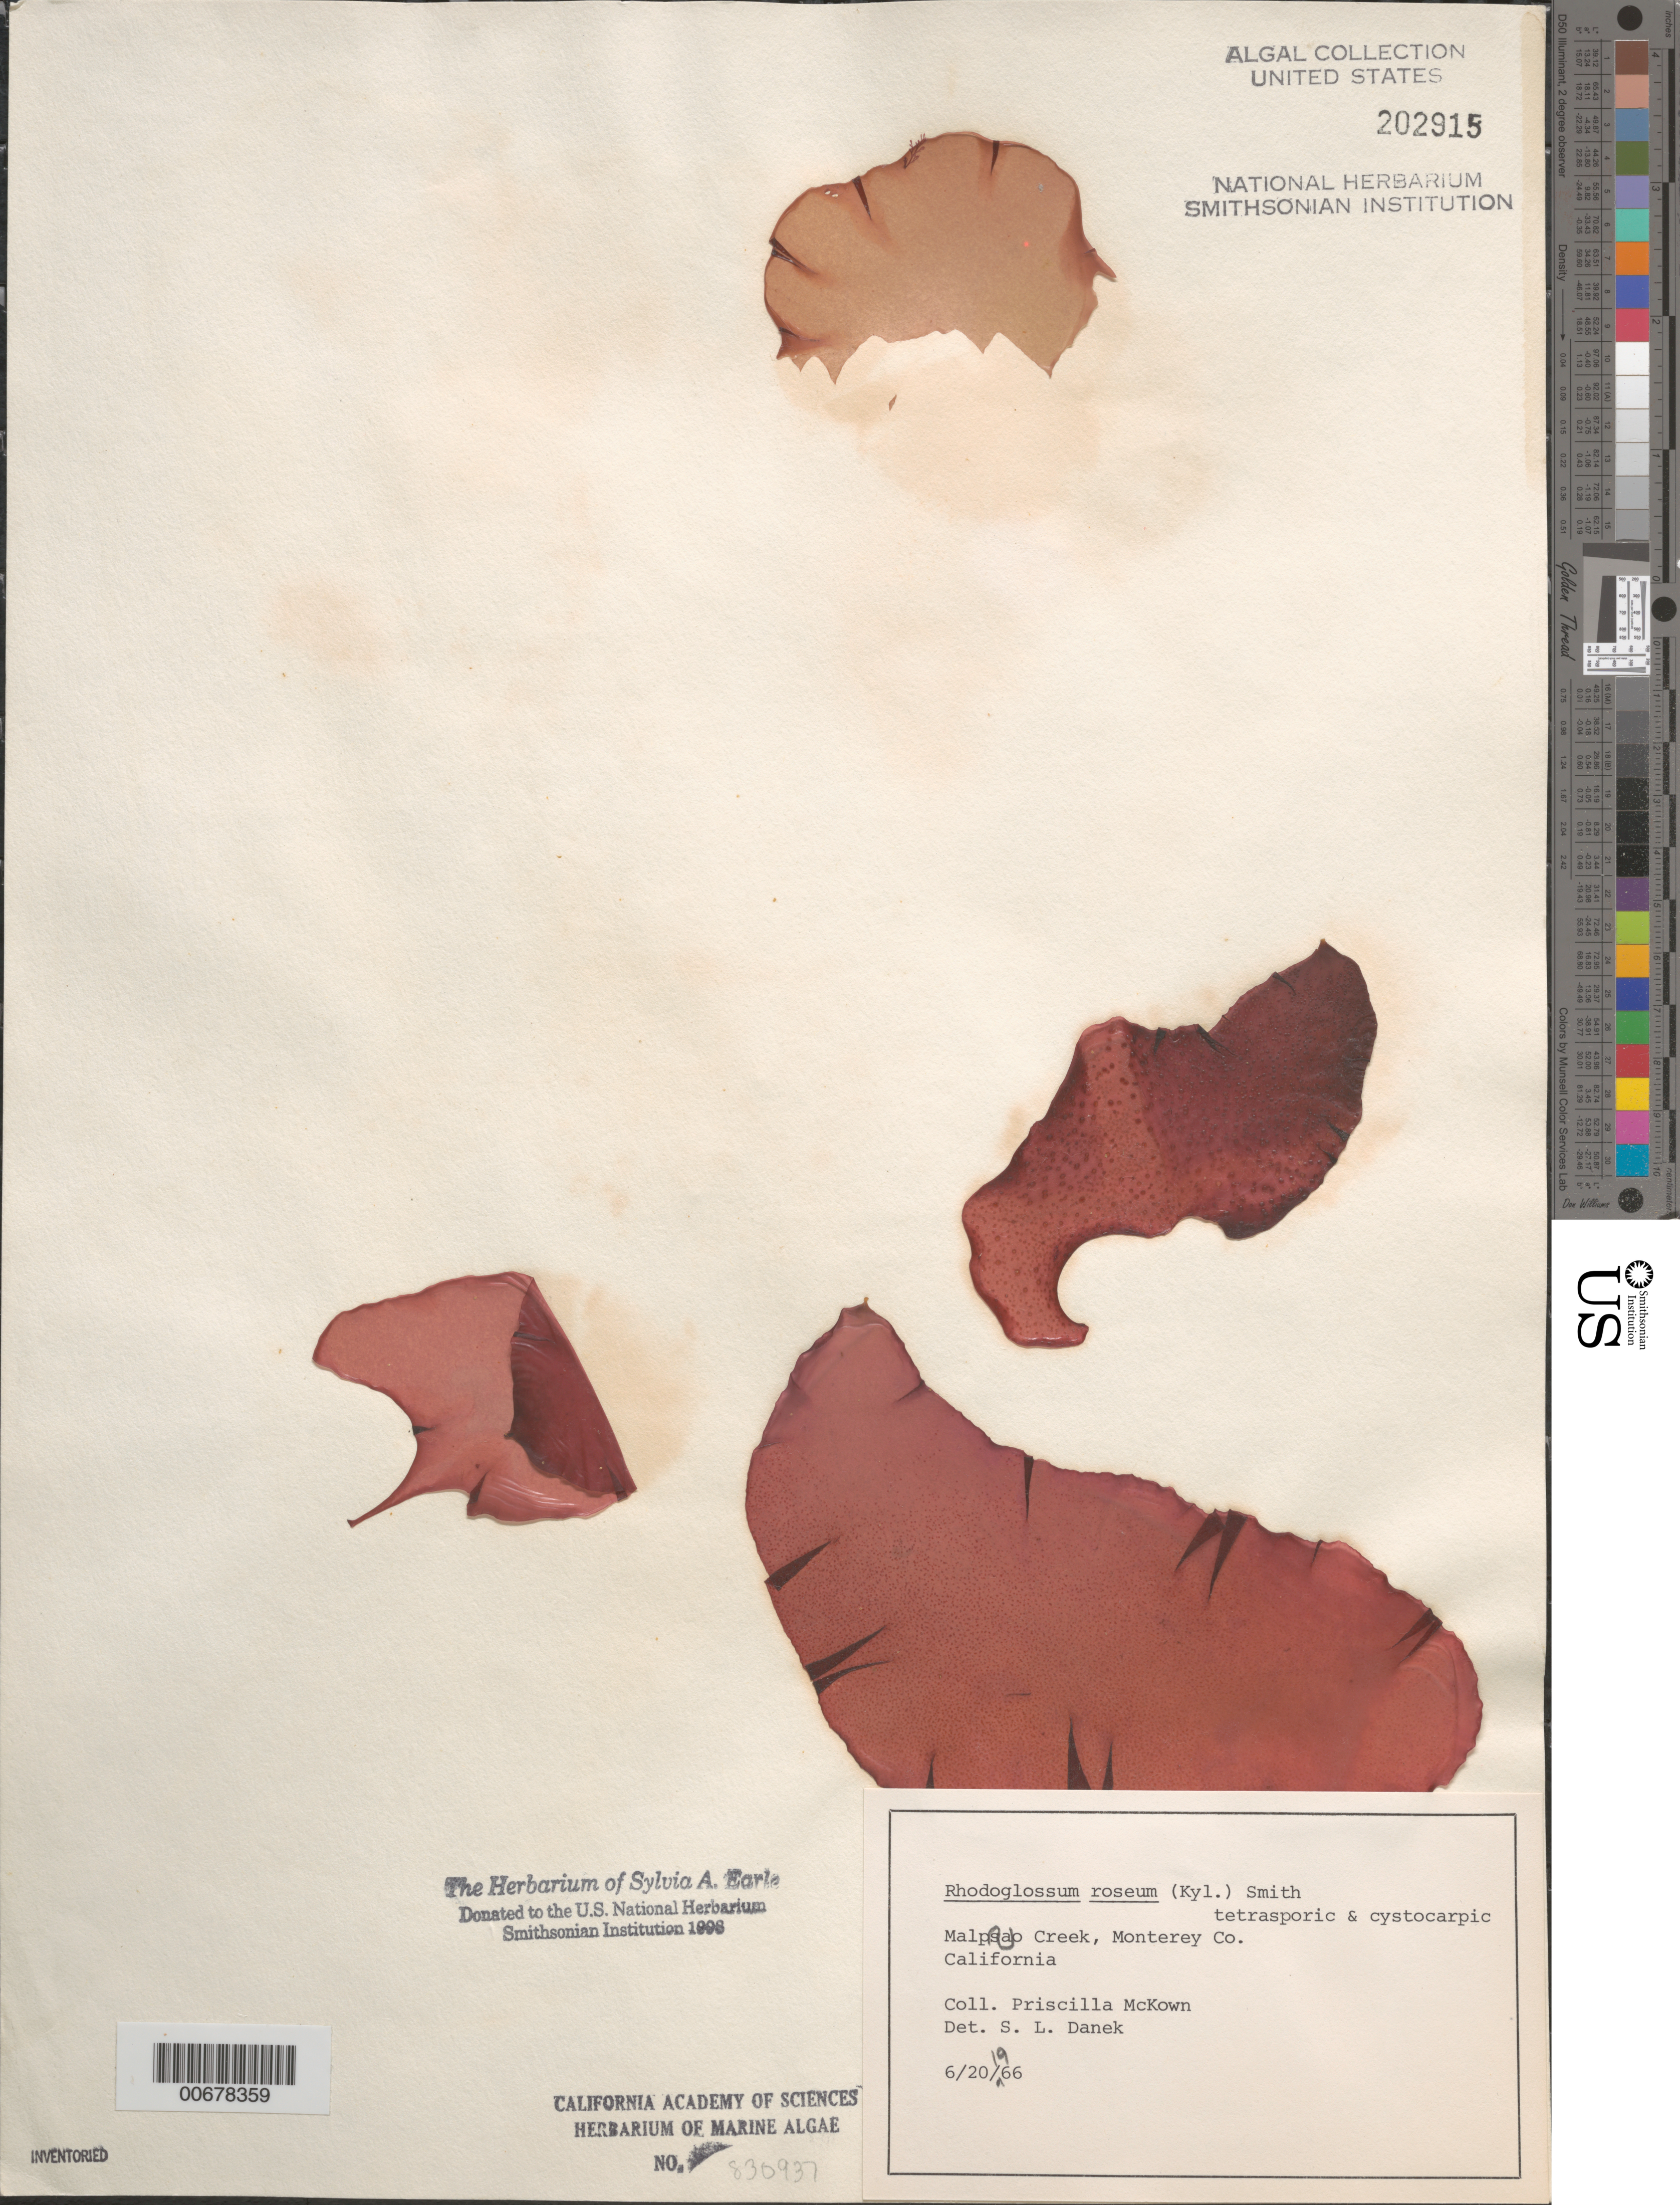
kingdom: Plantae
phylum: Rhodophyta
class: Florideophyceae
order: Gigartinales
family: Gigartinaceae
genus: Mazzaella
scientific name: Mazzaella rosea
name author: (Kylin) Fredericq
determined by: Algae name updating Project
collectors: P. McKown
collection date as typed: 20 Jun 1966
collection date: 1966-06-20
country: United States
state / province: California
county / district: Monterey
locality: Malpaso Creek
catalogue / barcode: US 202915